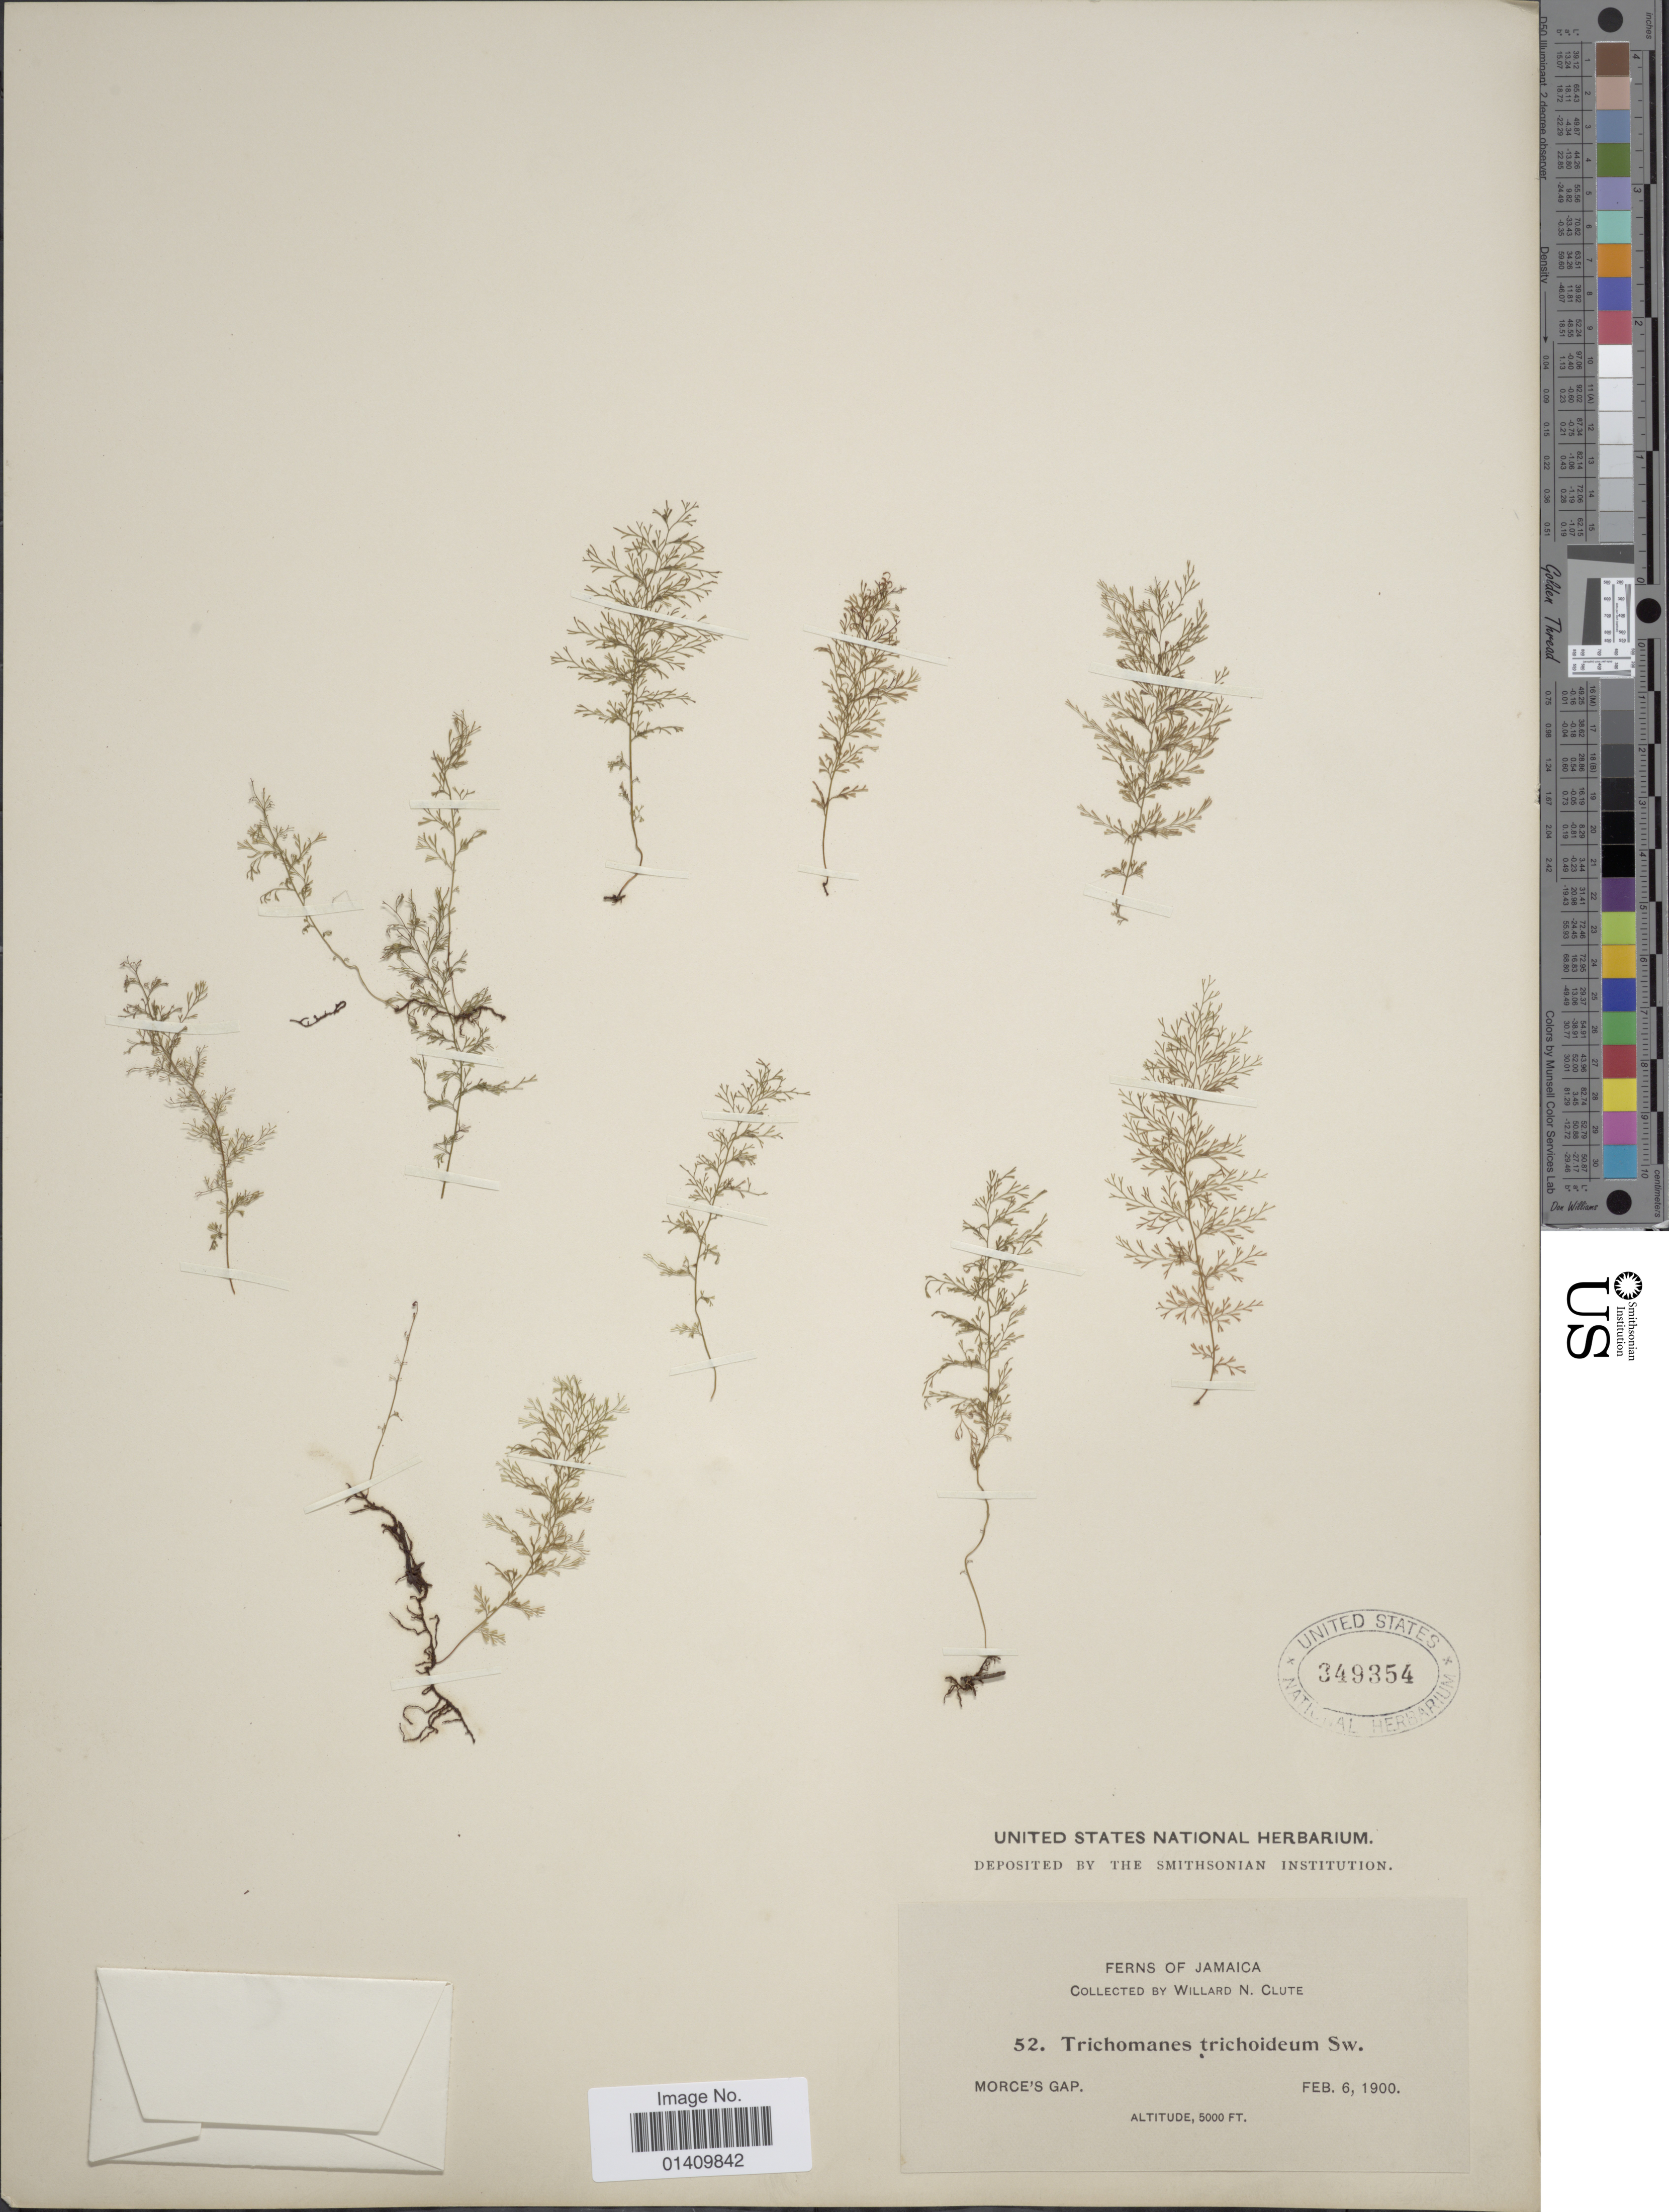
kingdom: Plantae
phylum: Tracheophyta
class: Polypodiopsida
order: Hymenophyllales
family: Hymenophyllaceae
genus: Polyphlebium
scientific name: Polyphlebium capillaceum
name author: (L.) Ebihara & Dubuisson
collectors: W. N. Clute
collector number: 52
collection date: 1900-02-06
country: Jamaica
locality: Morce's Gap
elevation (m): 1524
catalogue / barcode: US 349354